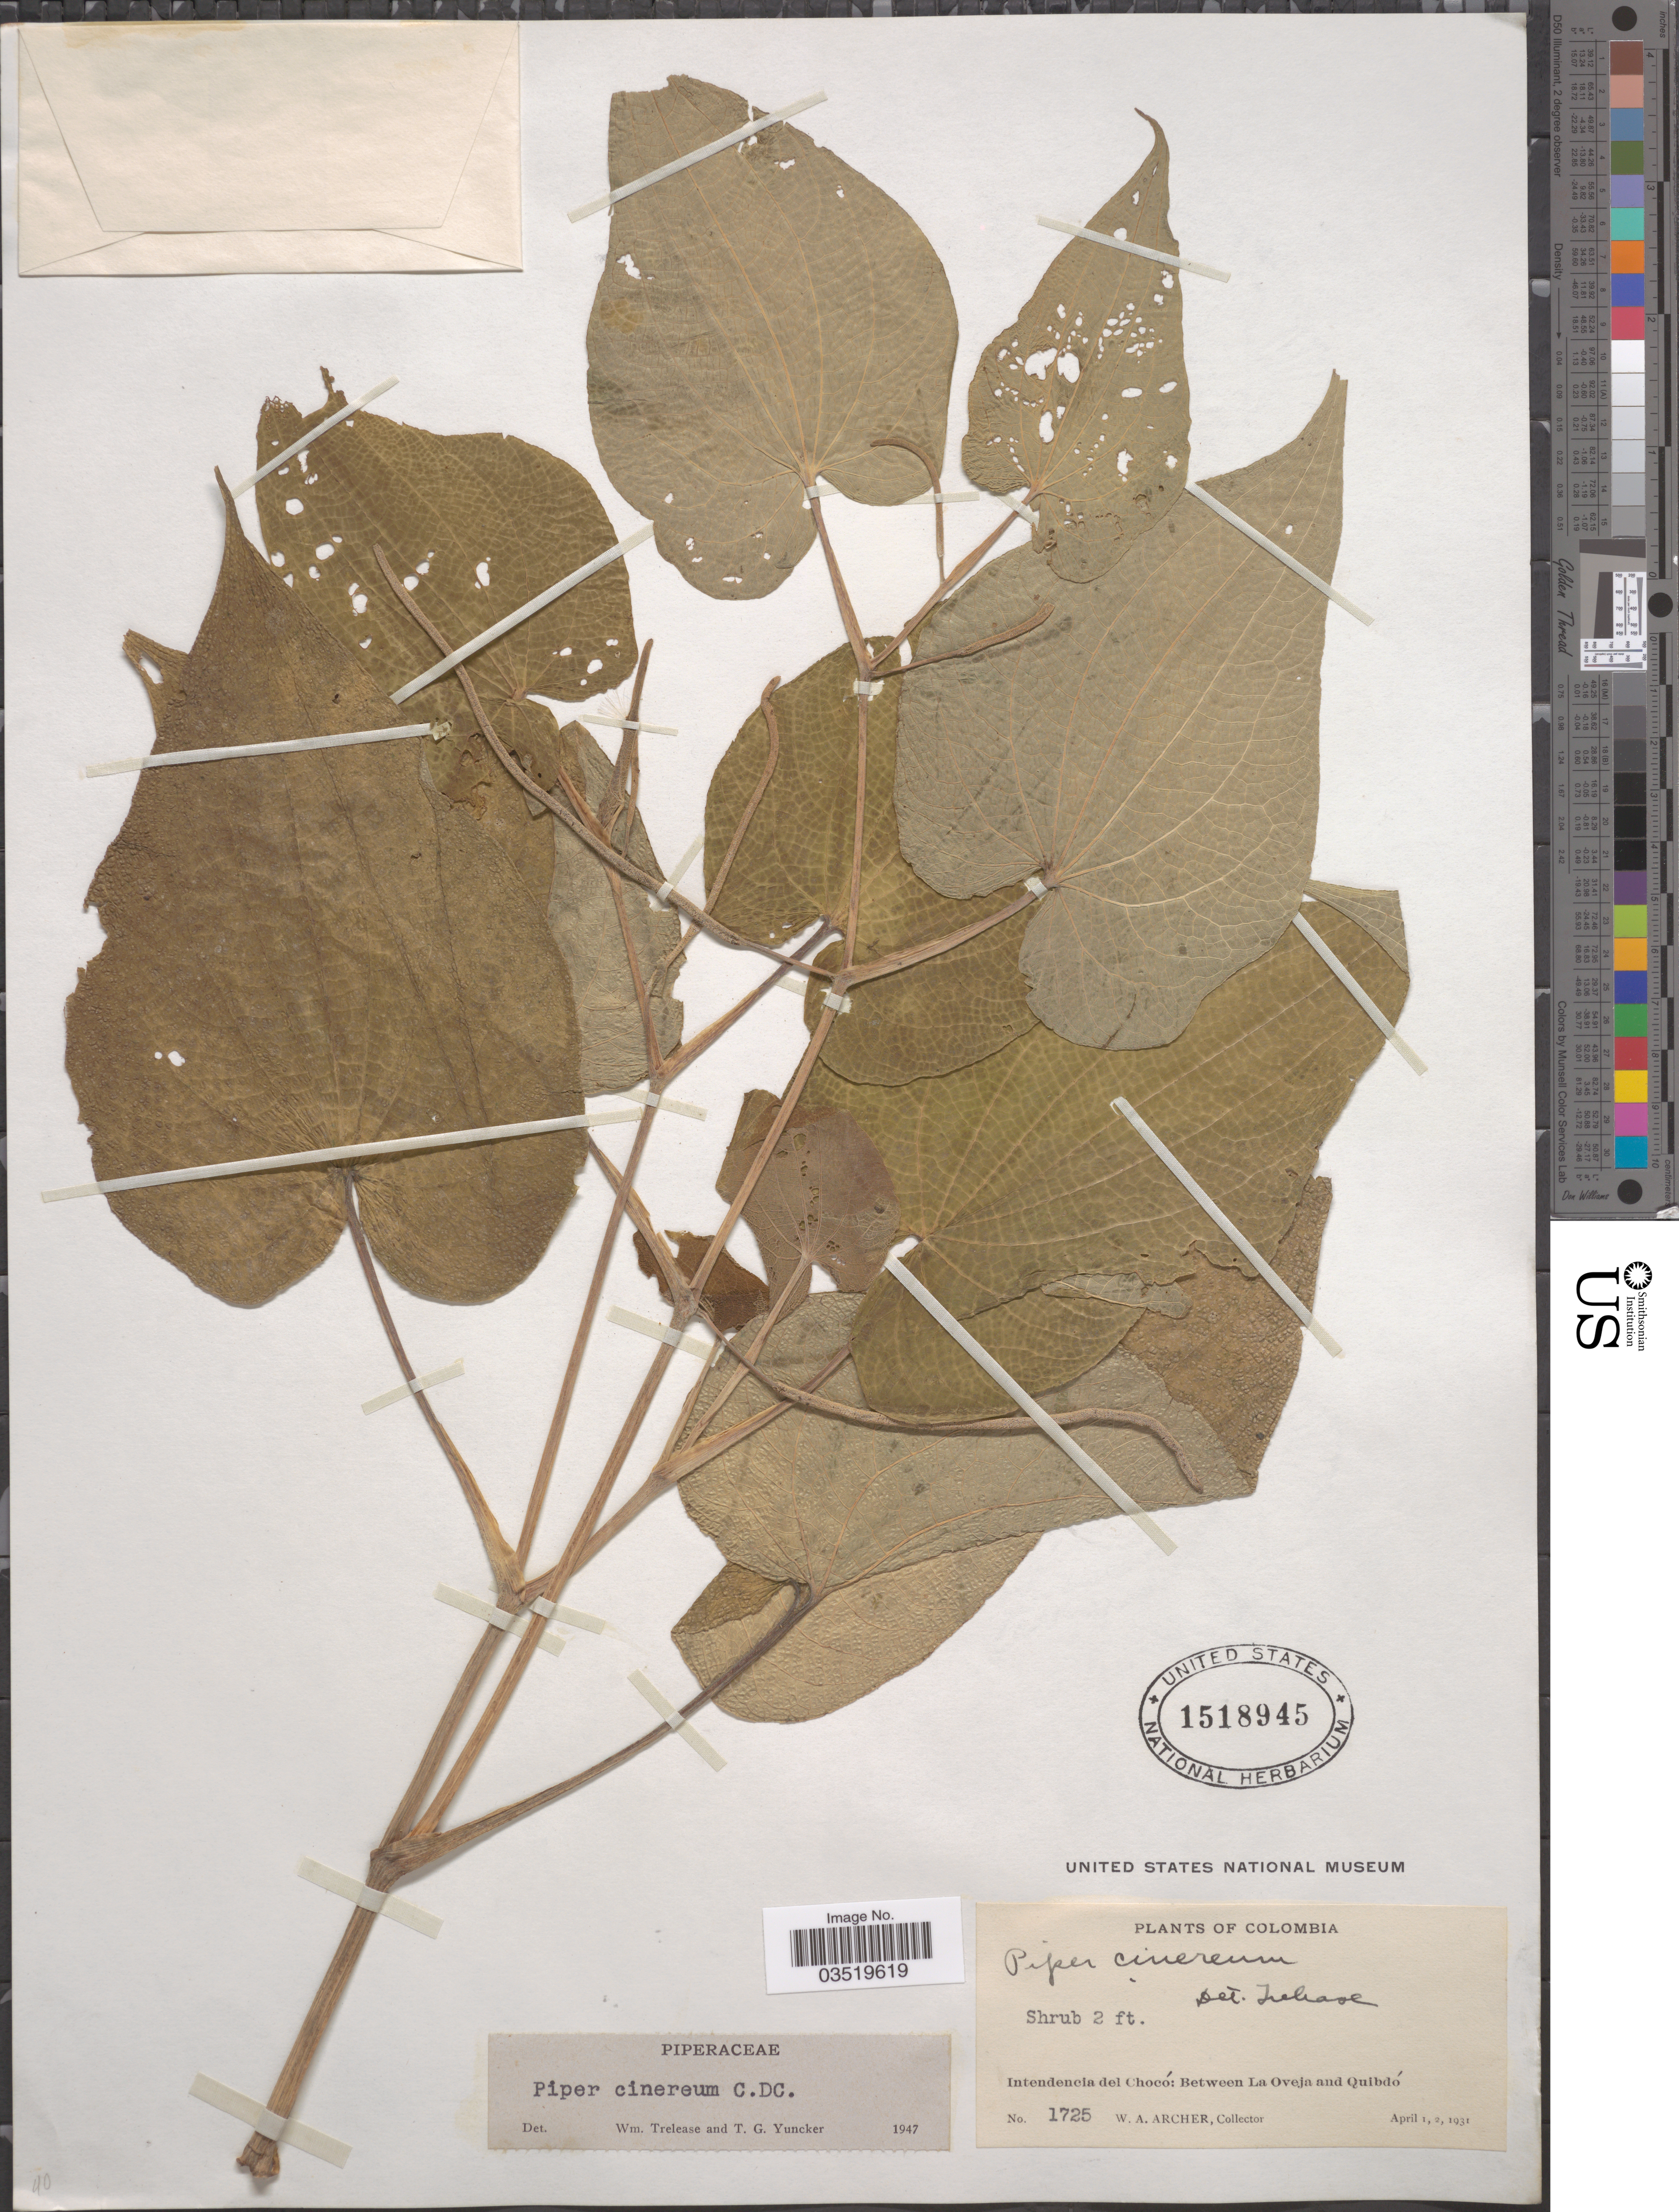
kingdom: Plantae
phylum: Tracheophyta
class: Magnoliopsida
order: Piperales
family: Piperaceae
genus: Piper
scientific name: Piper cinereum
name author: C. DC.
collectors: W. Archer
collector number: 1725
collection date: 1931-04-01/1931-04-02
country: Colombia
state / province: Chocó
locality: Intendencia del Chocó: Between La Oveja and Quibdó.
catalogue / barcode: US 1518945